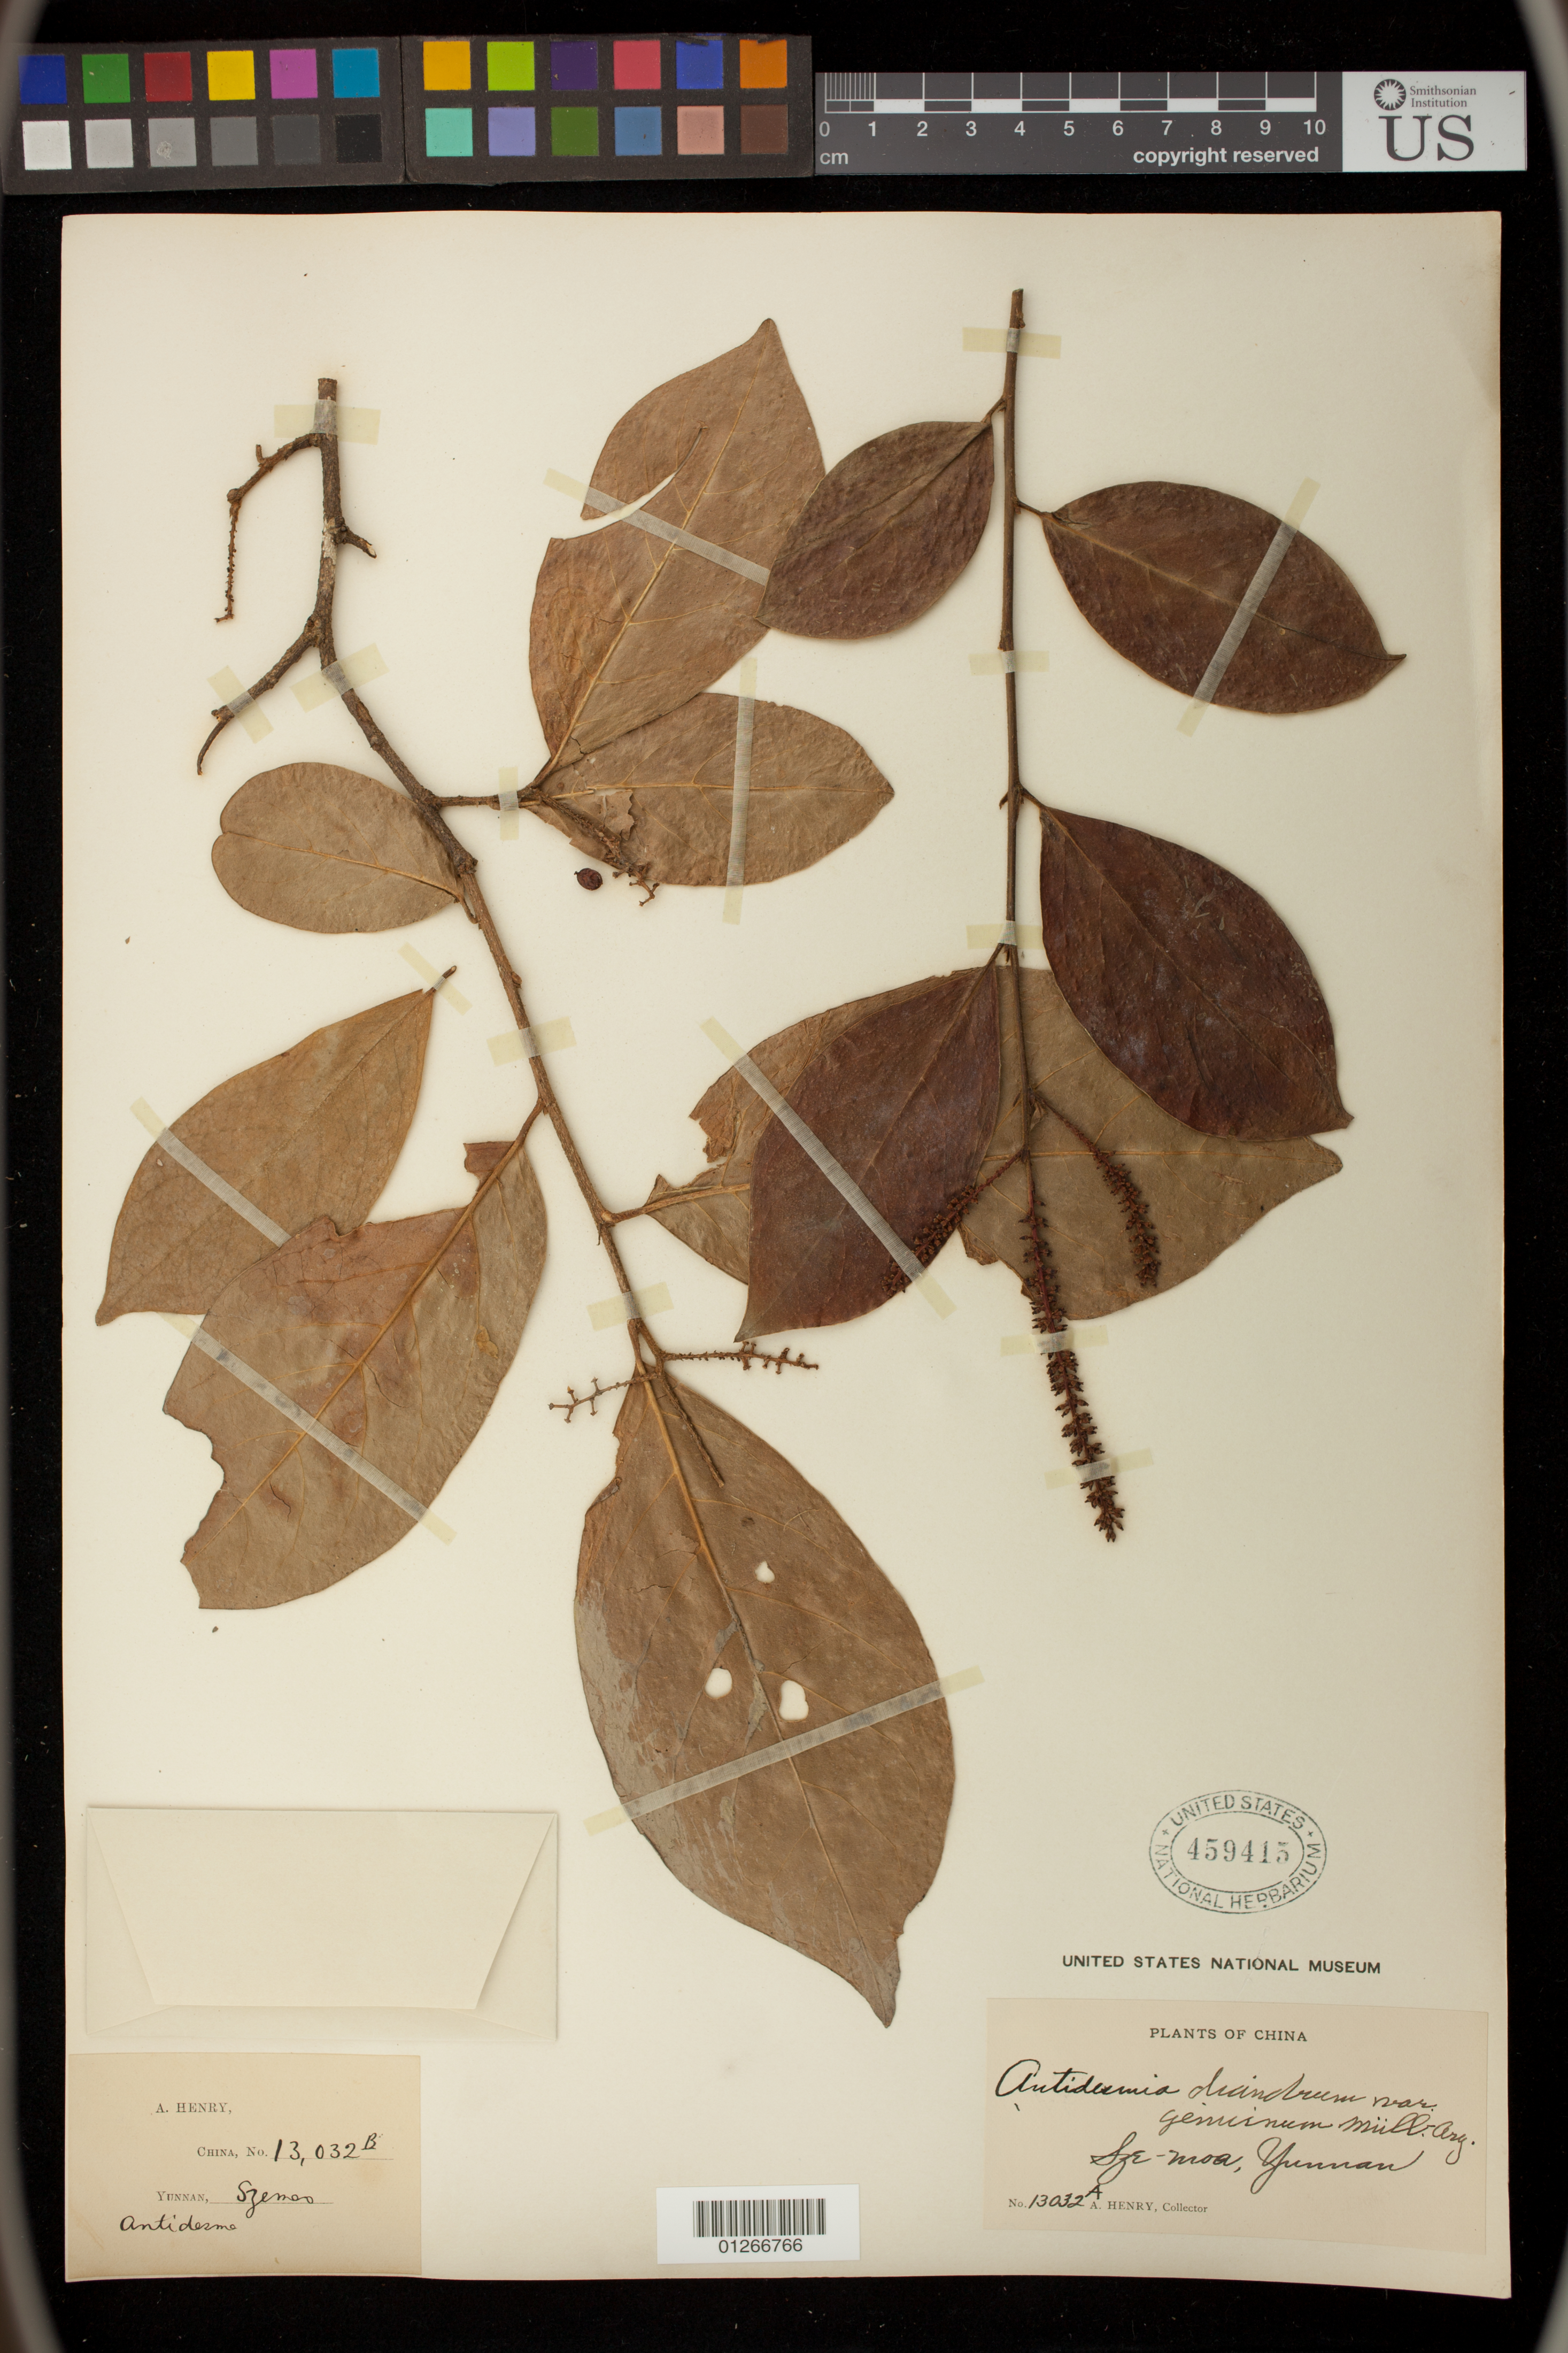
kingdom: Plantae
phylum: Tracheophyta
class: Magnoliopsida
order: Malpighiales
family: Phyllanthaceae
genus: Antidesma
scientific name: Antidesma acidum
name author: Retz.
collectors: A. Henry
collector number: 13032 A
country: China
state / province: Yunnan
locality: Sze-moa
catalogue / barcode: US 459415